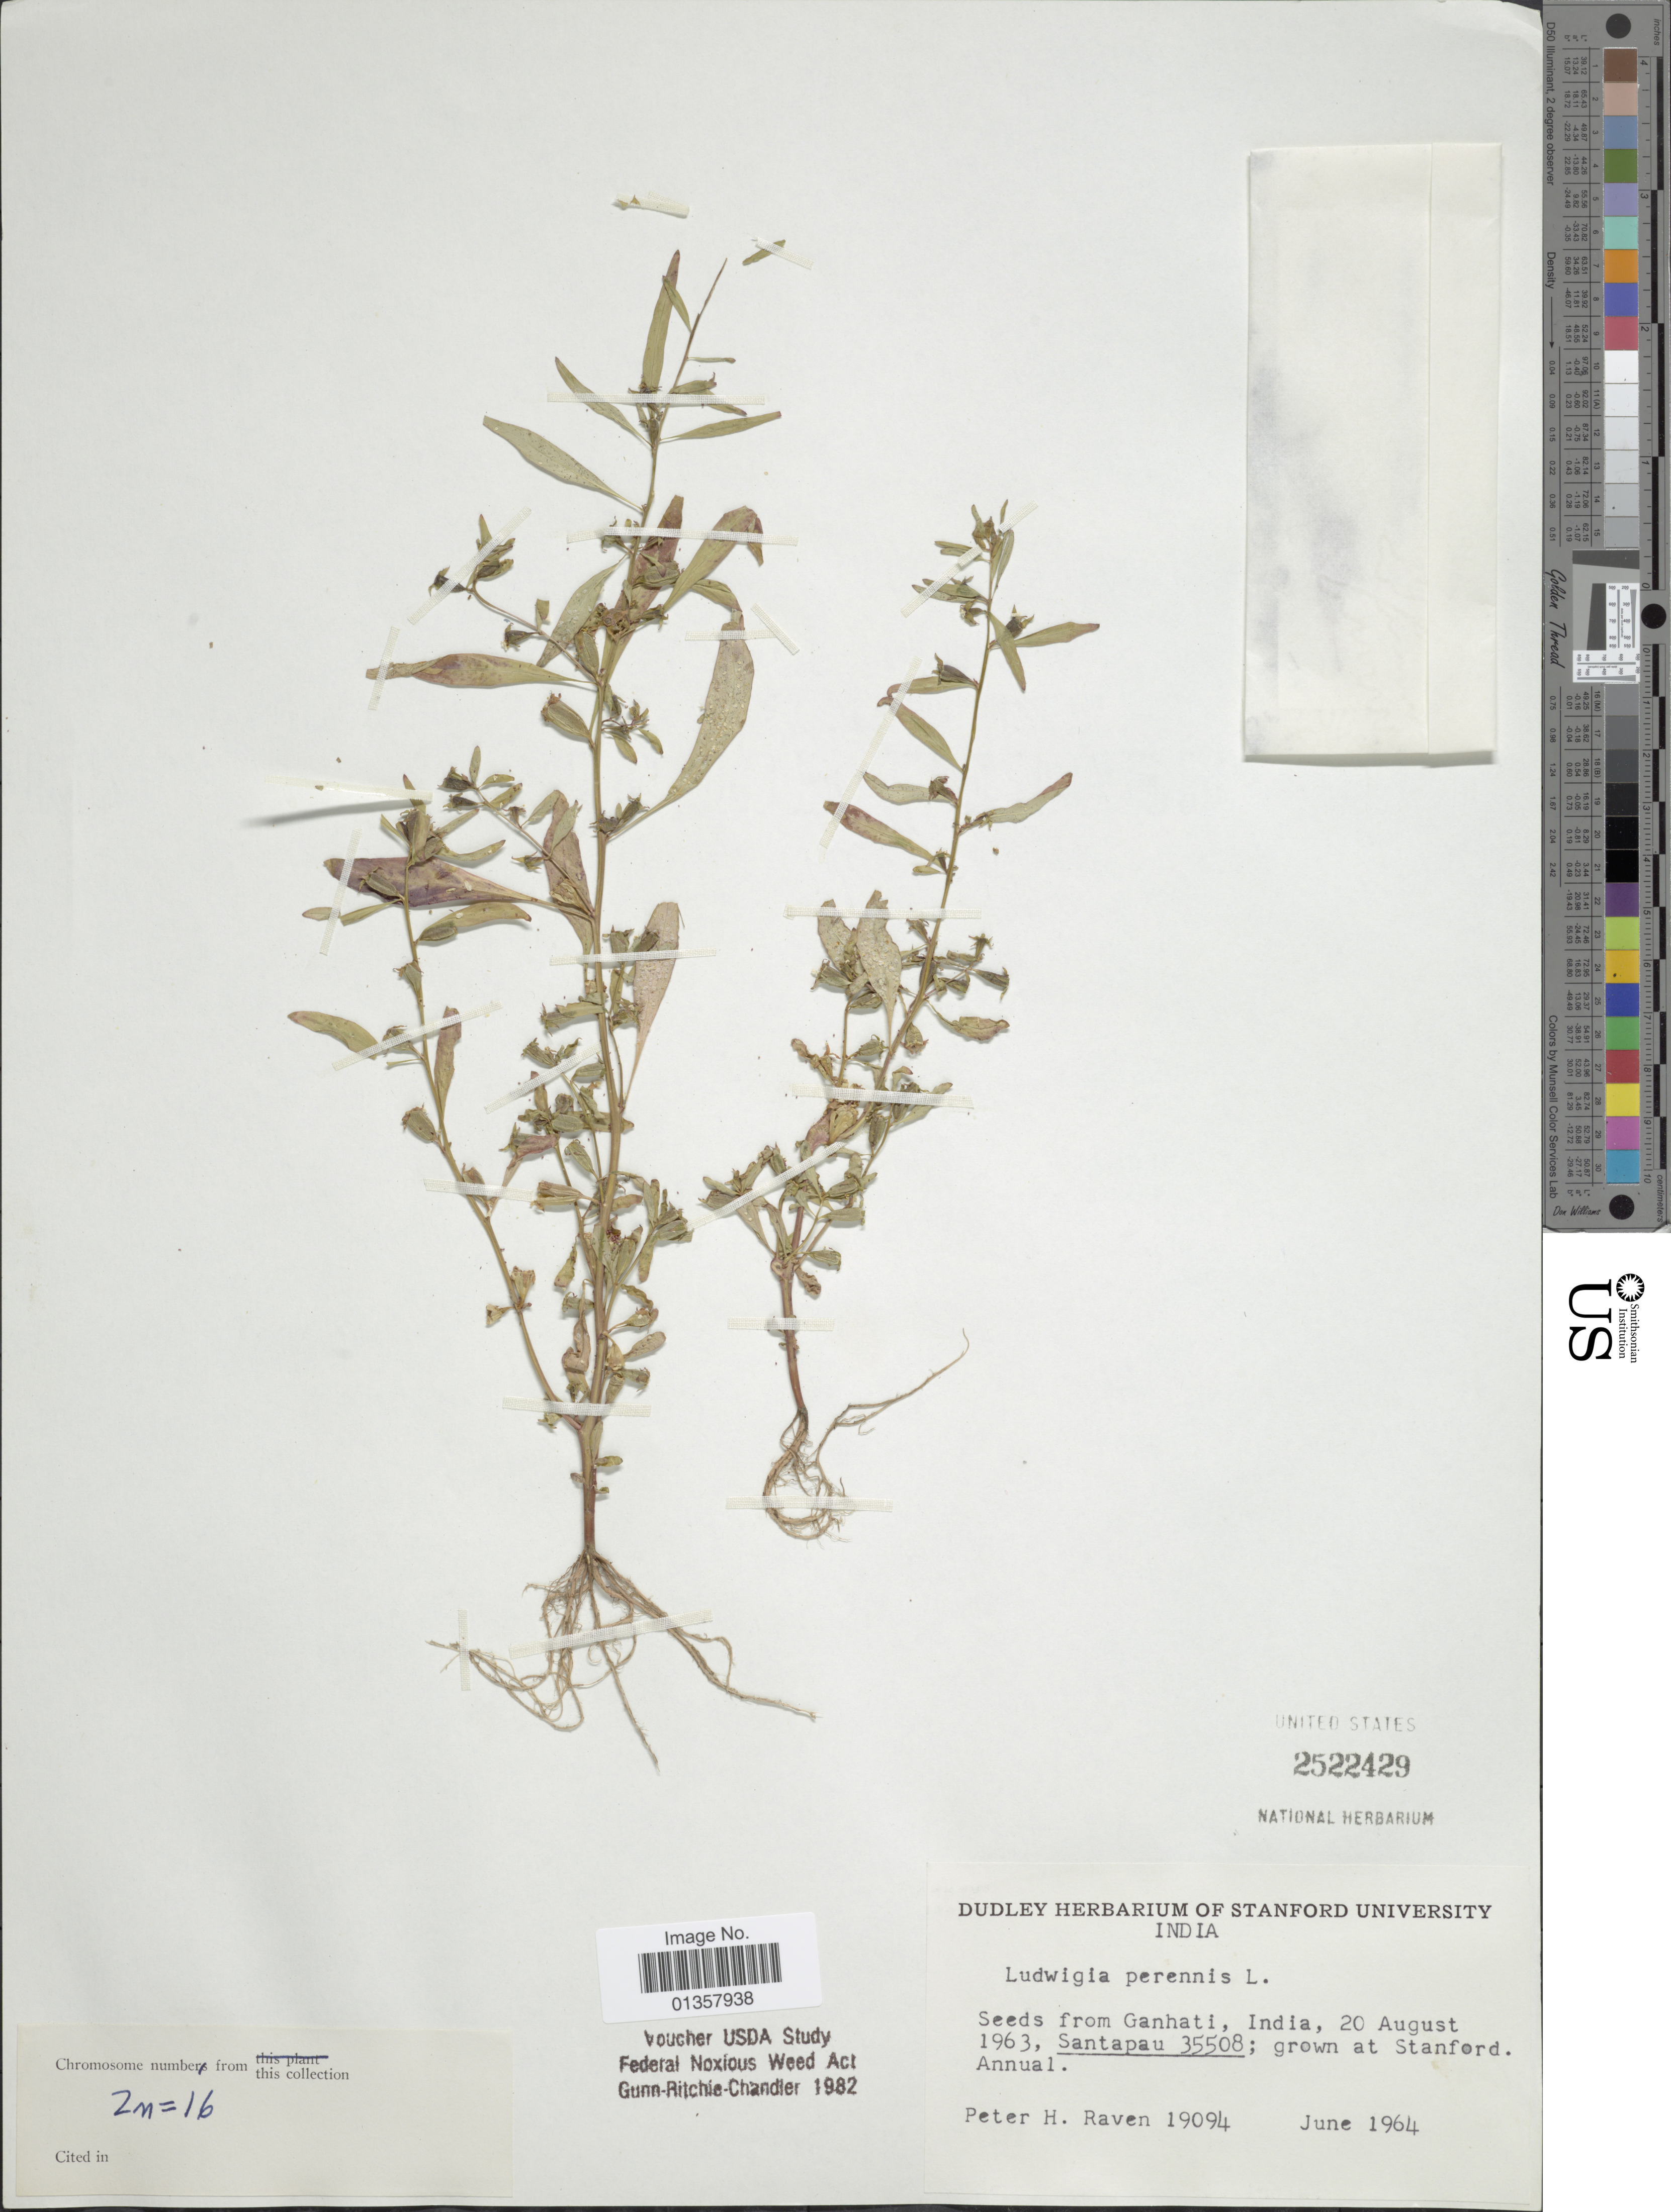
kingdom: Plantae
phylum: Tracheophyta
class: Magnoliopsida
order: Myrtales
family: Onagraceae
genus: Ludwigia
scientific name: Ludwigia perennis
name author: L.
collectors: P. Raven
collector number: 19094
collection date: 1964-06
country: United States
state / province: California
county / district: Santa Clara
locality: Stanford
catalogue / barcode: US 2522429